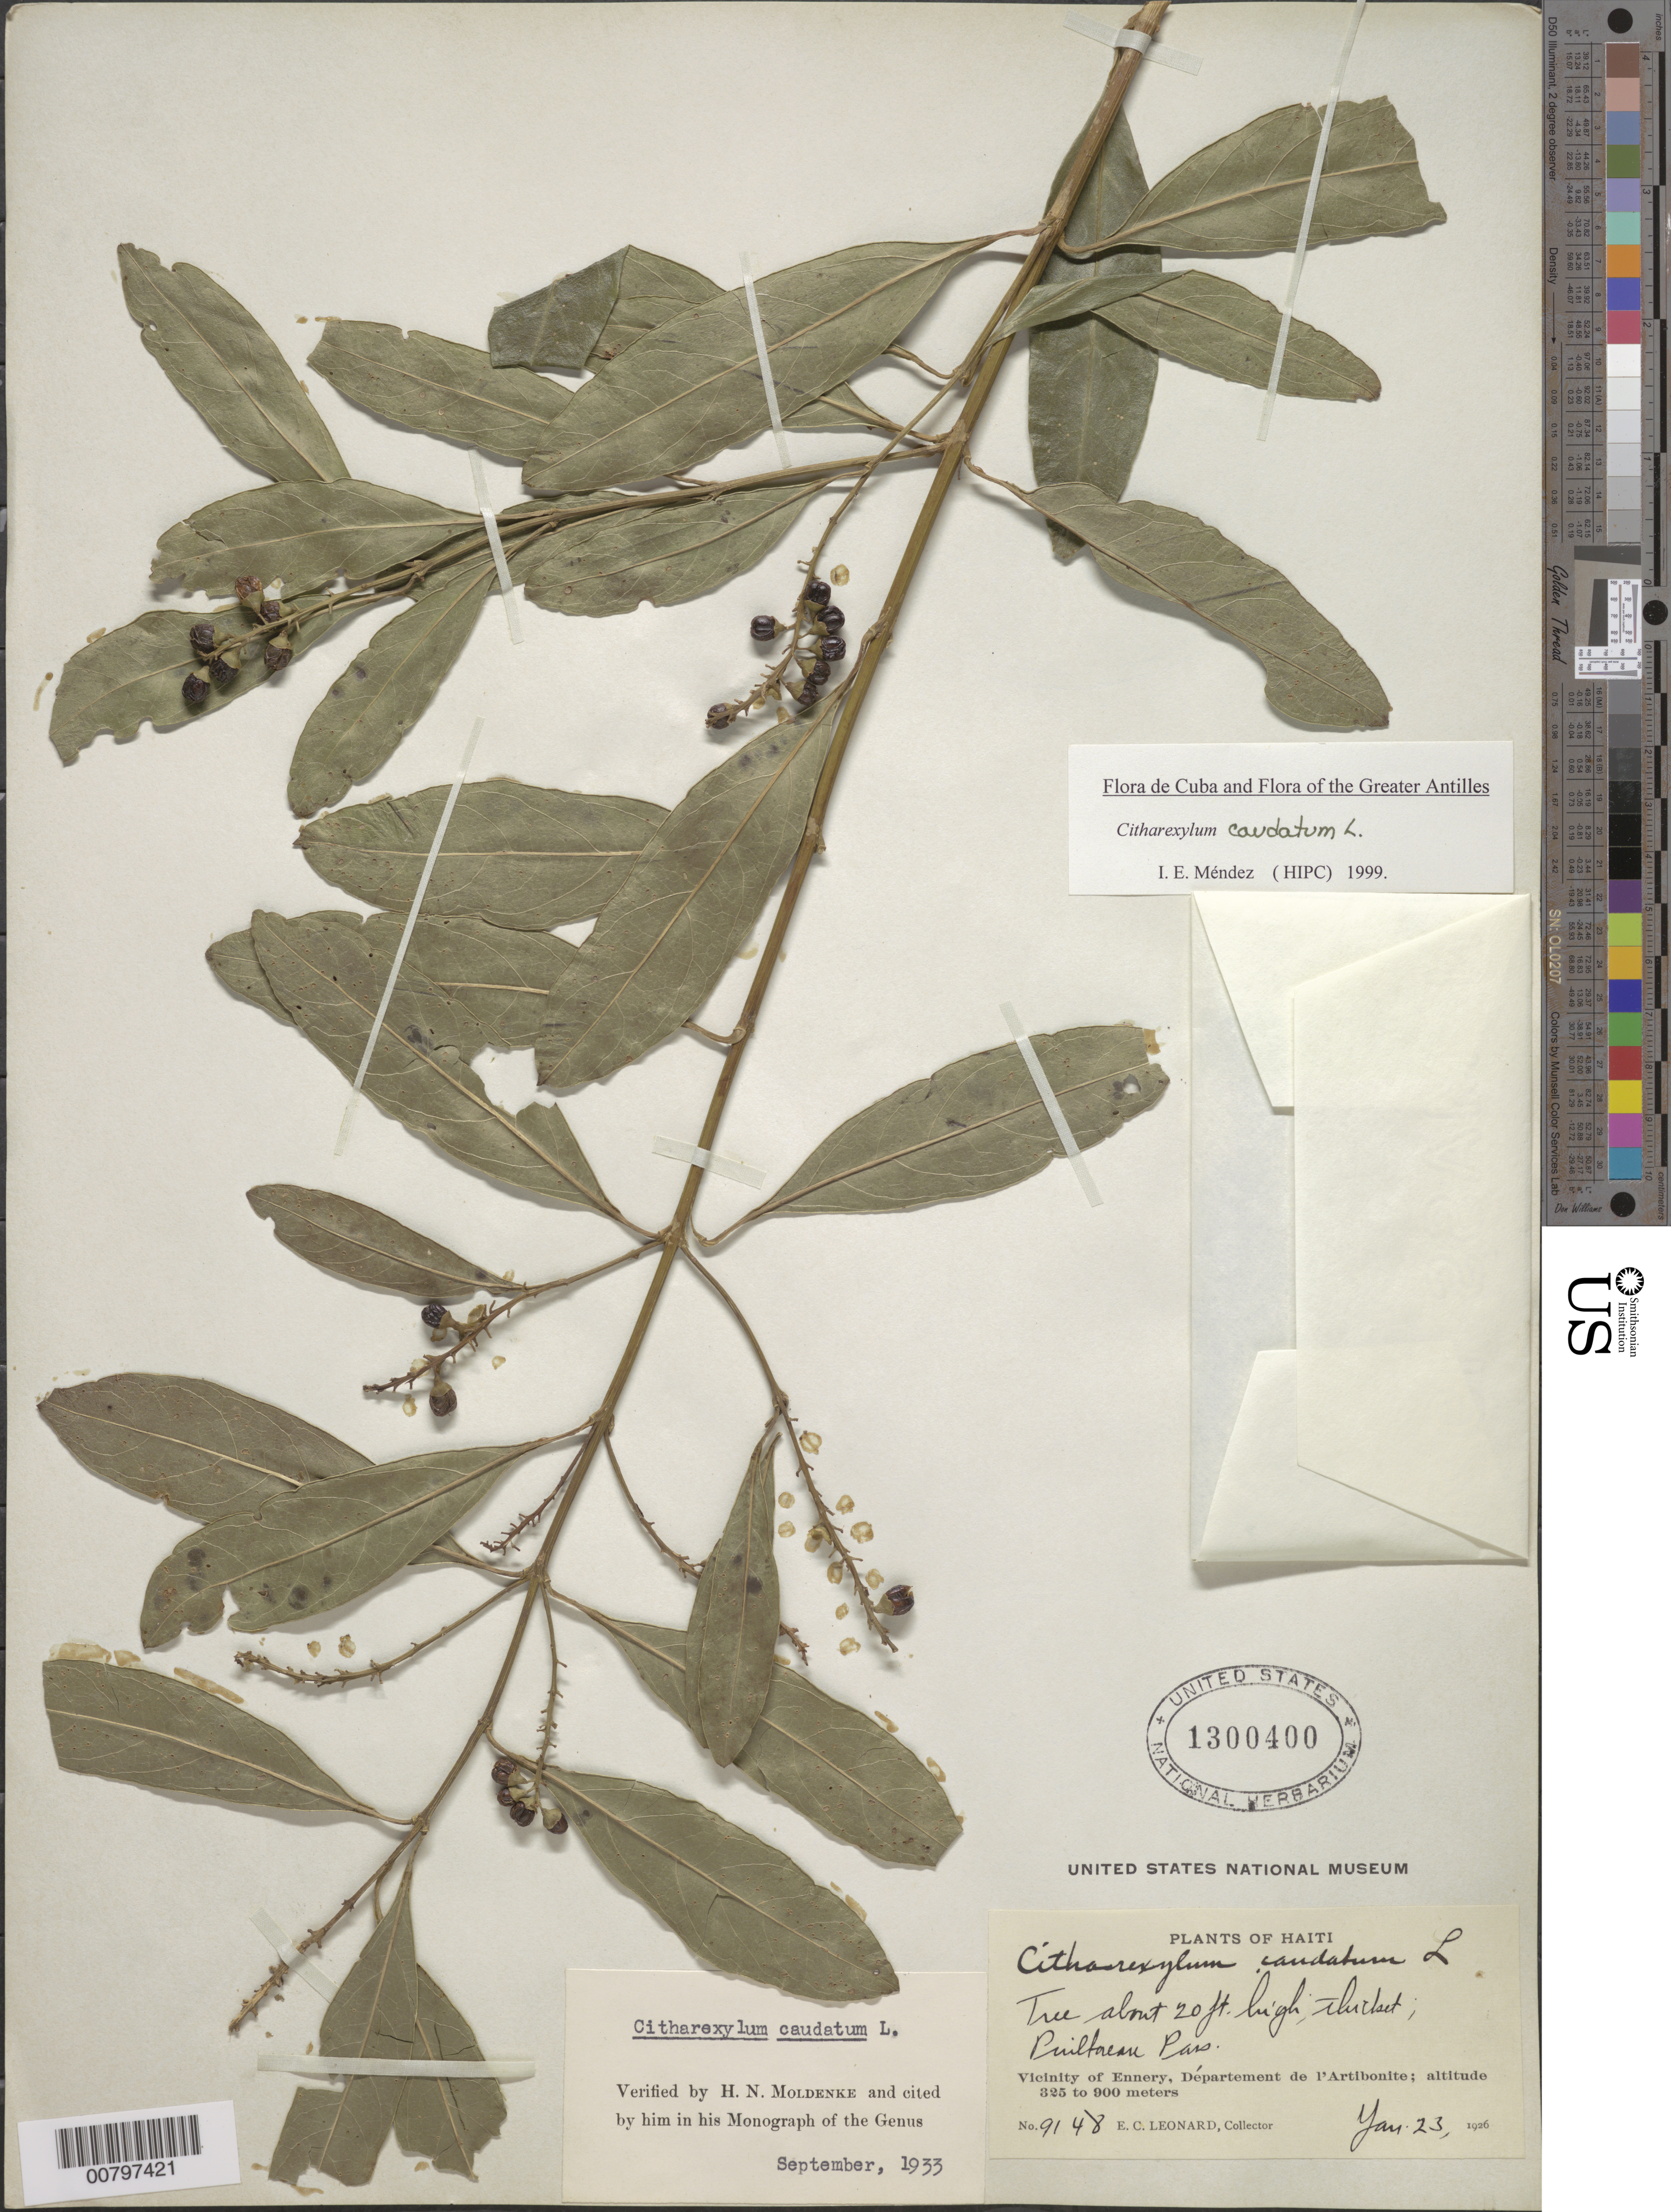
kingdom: Plantae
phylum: Tracheophyta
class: Magnoliopsida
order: Lamiales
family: Verbenaceae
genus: Citharexylum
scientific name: Citharexylum caudatum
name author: L.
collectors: E. C. Leonard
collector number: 9148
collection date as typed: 23 Jan 1926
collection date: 1926-01-23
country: Haiti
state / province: Artibonite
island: Hispaniola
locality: Vicinity of Ennery, Puiltaeau Pars.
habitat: Thickets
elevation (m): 325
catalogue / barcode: US 1300400